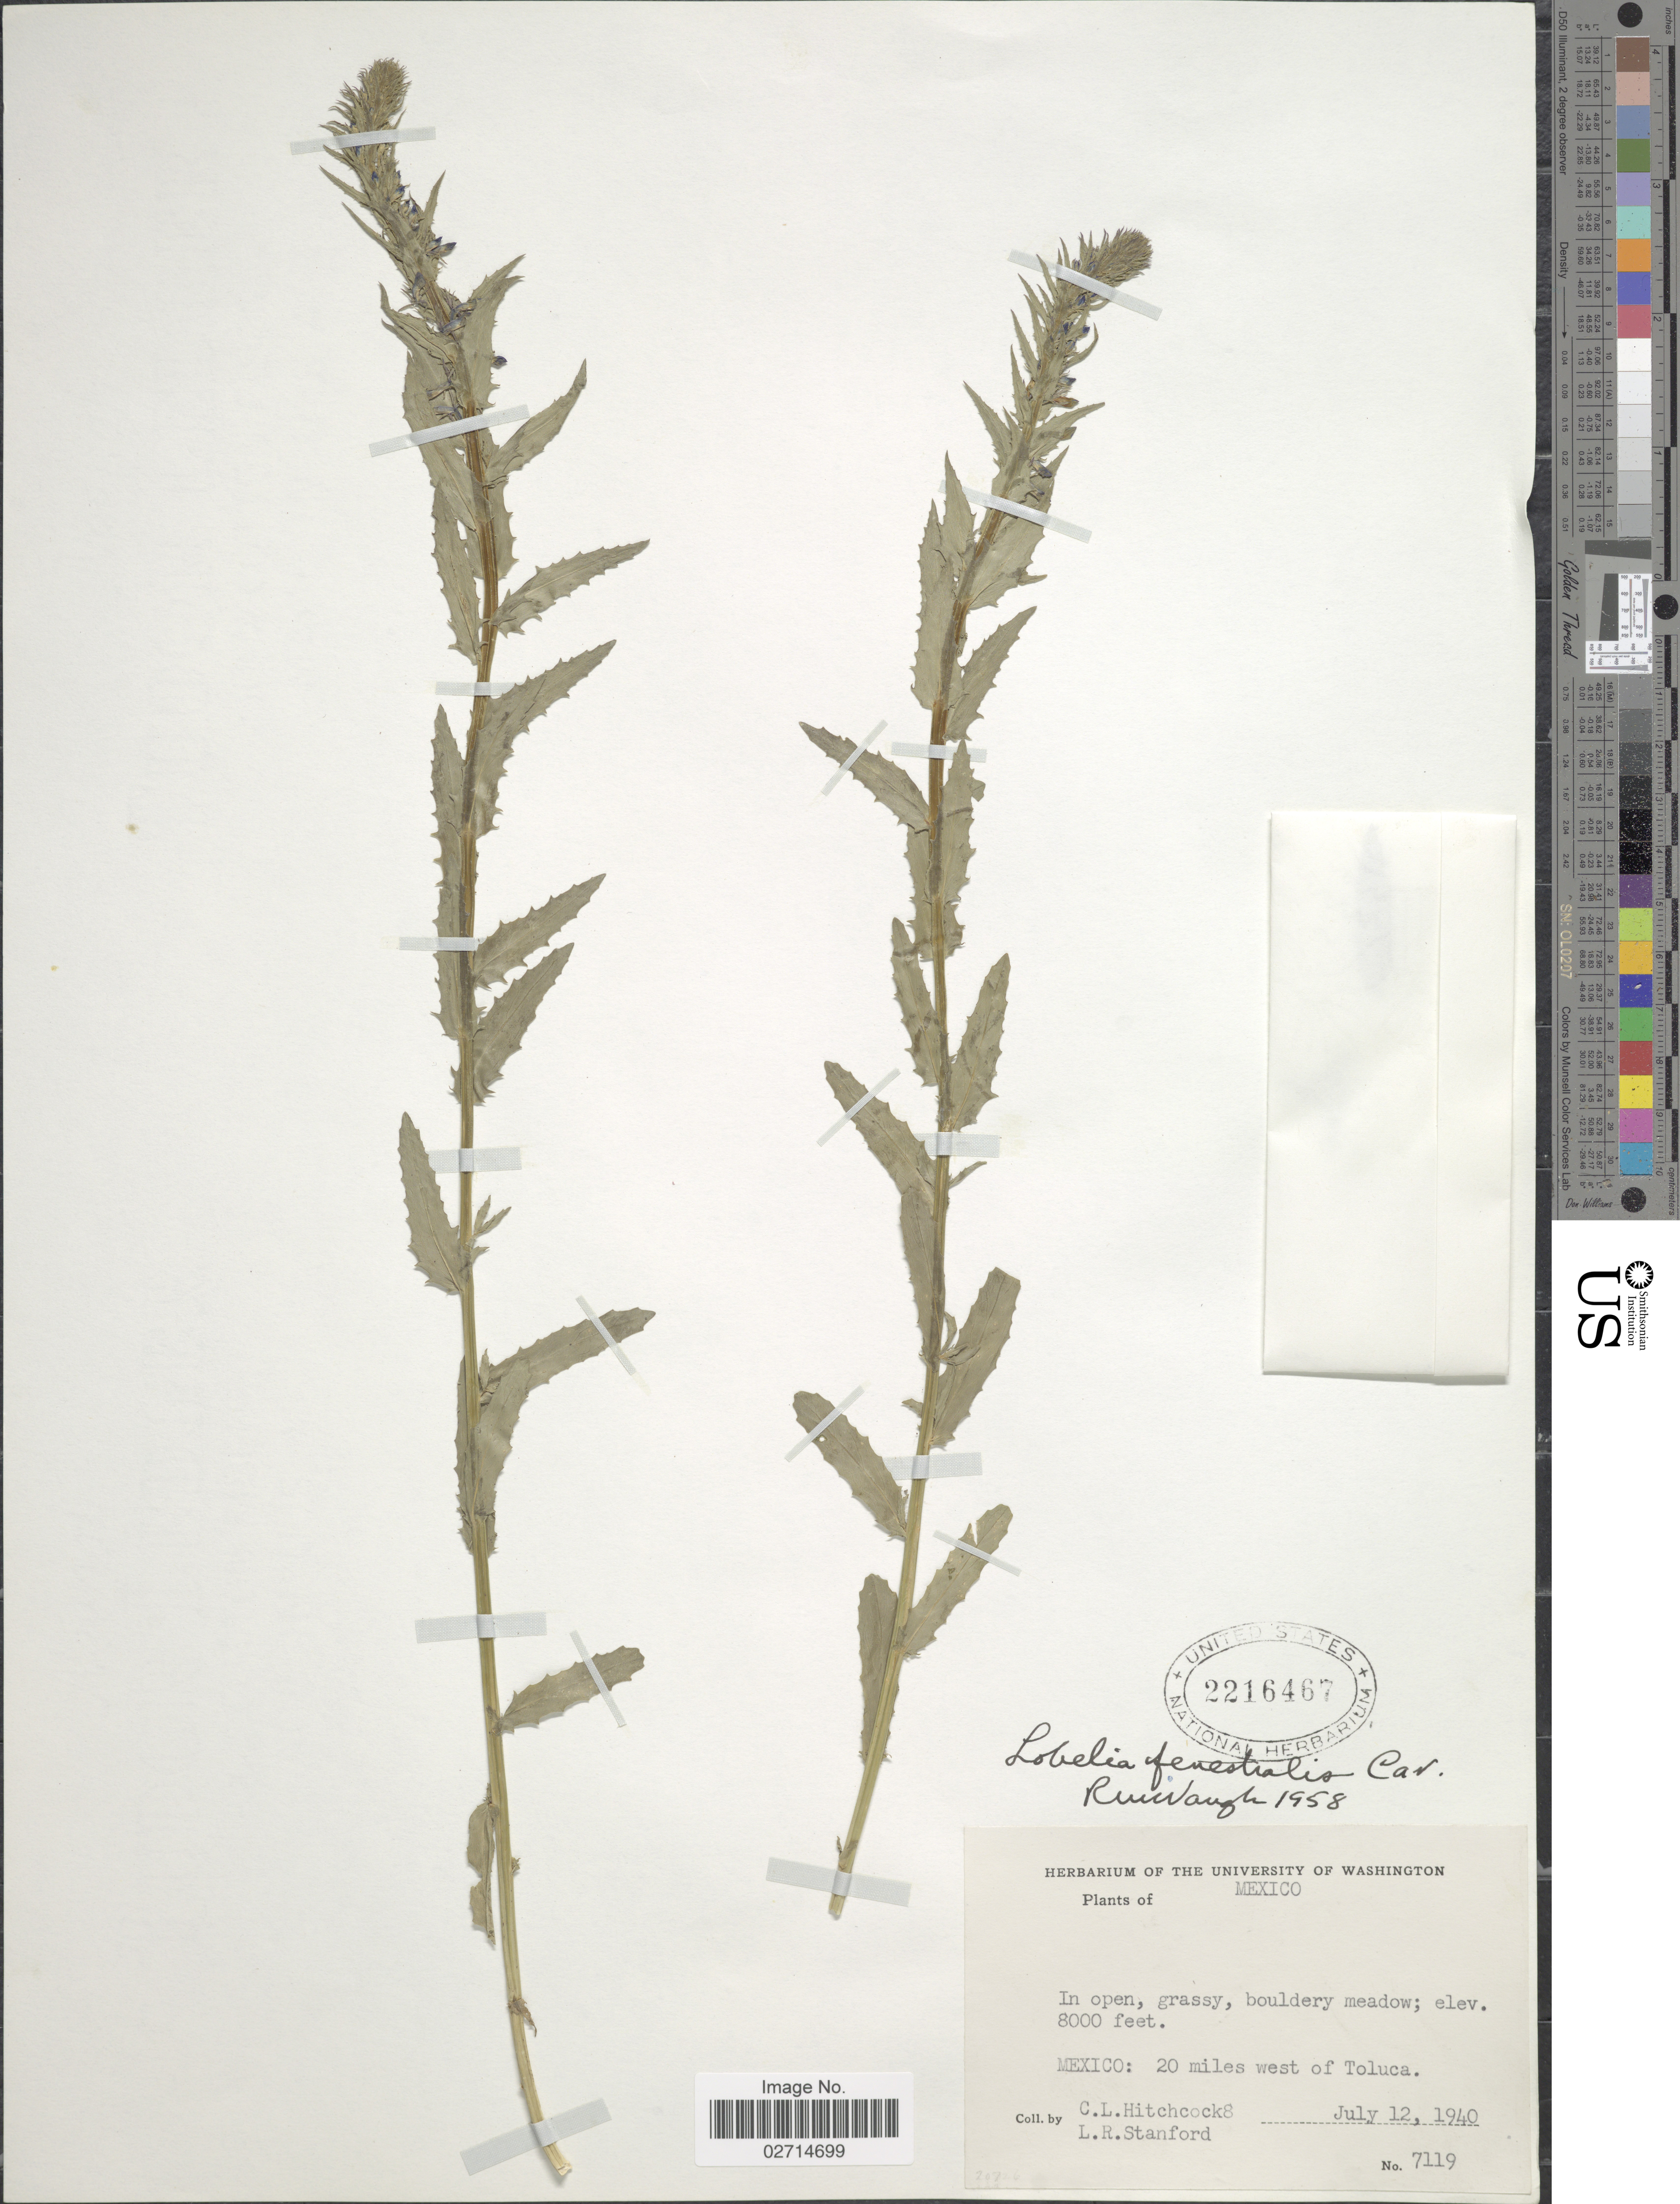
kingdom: Plantae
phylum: Tracheophyta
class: Magnoliopsida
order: Asterales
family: Campanulaceae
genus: Lobelia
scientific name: Lobelia fenestralis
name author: Cav.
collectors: C. L. Hitchcock & L. R. Stanford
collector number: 7119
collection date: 1940-07-12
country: Mexico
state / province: México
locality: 20 miles west of Toluca.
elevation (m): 2438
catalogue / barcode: US 2216467